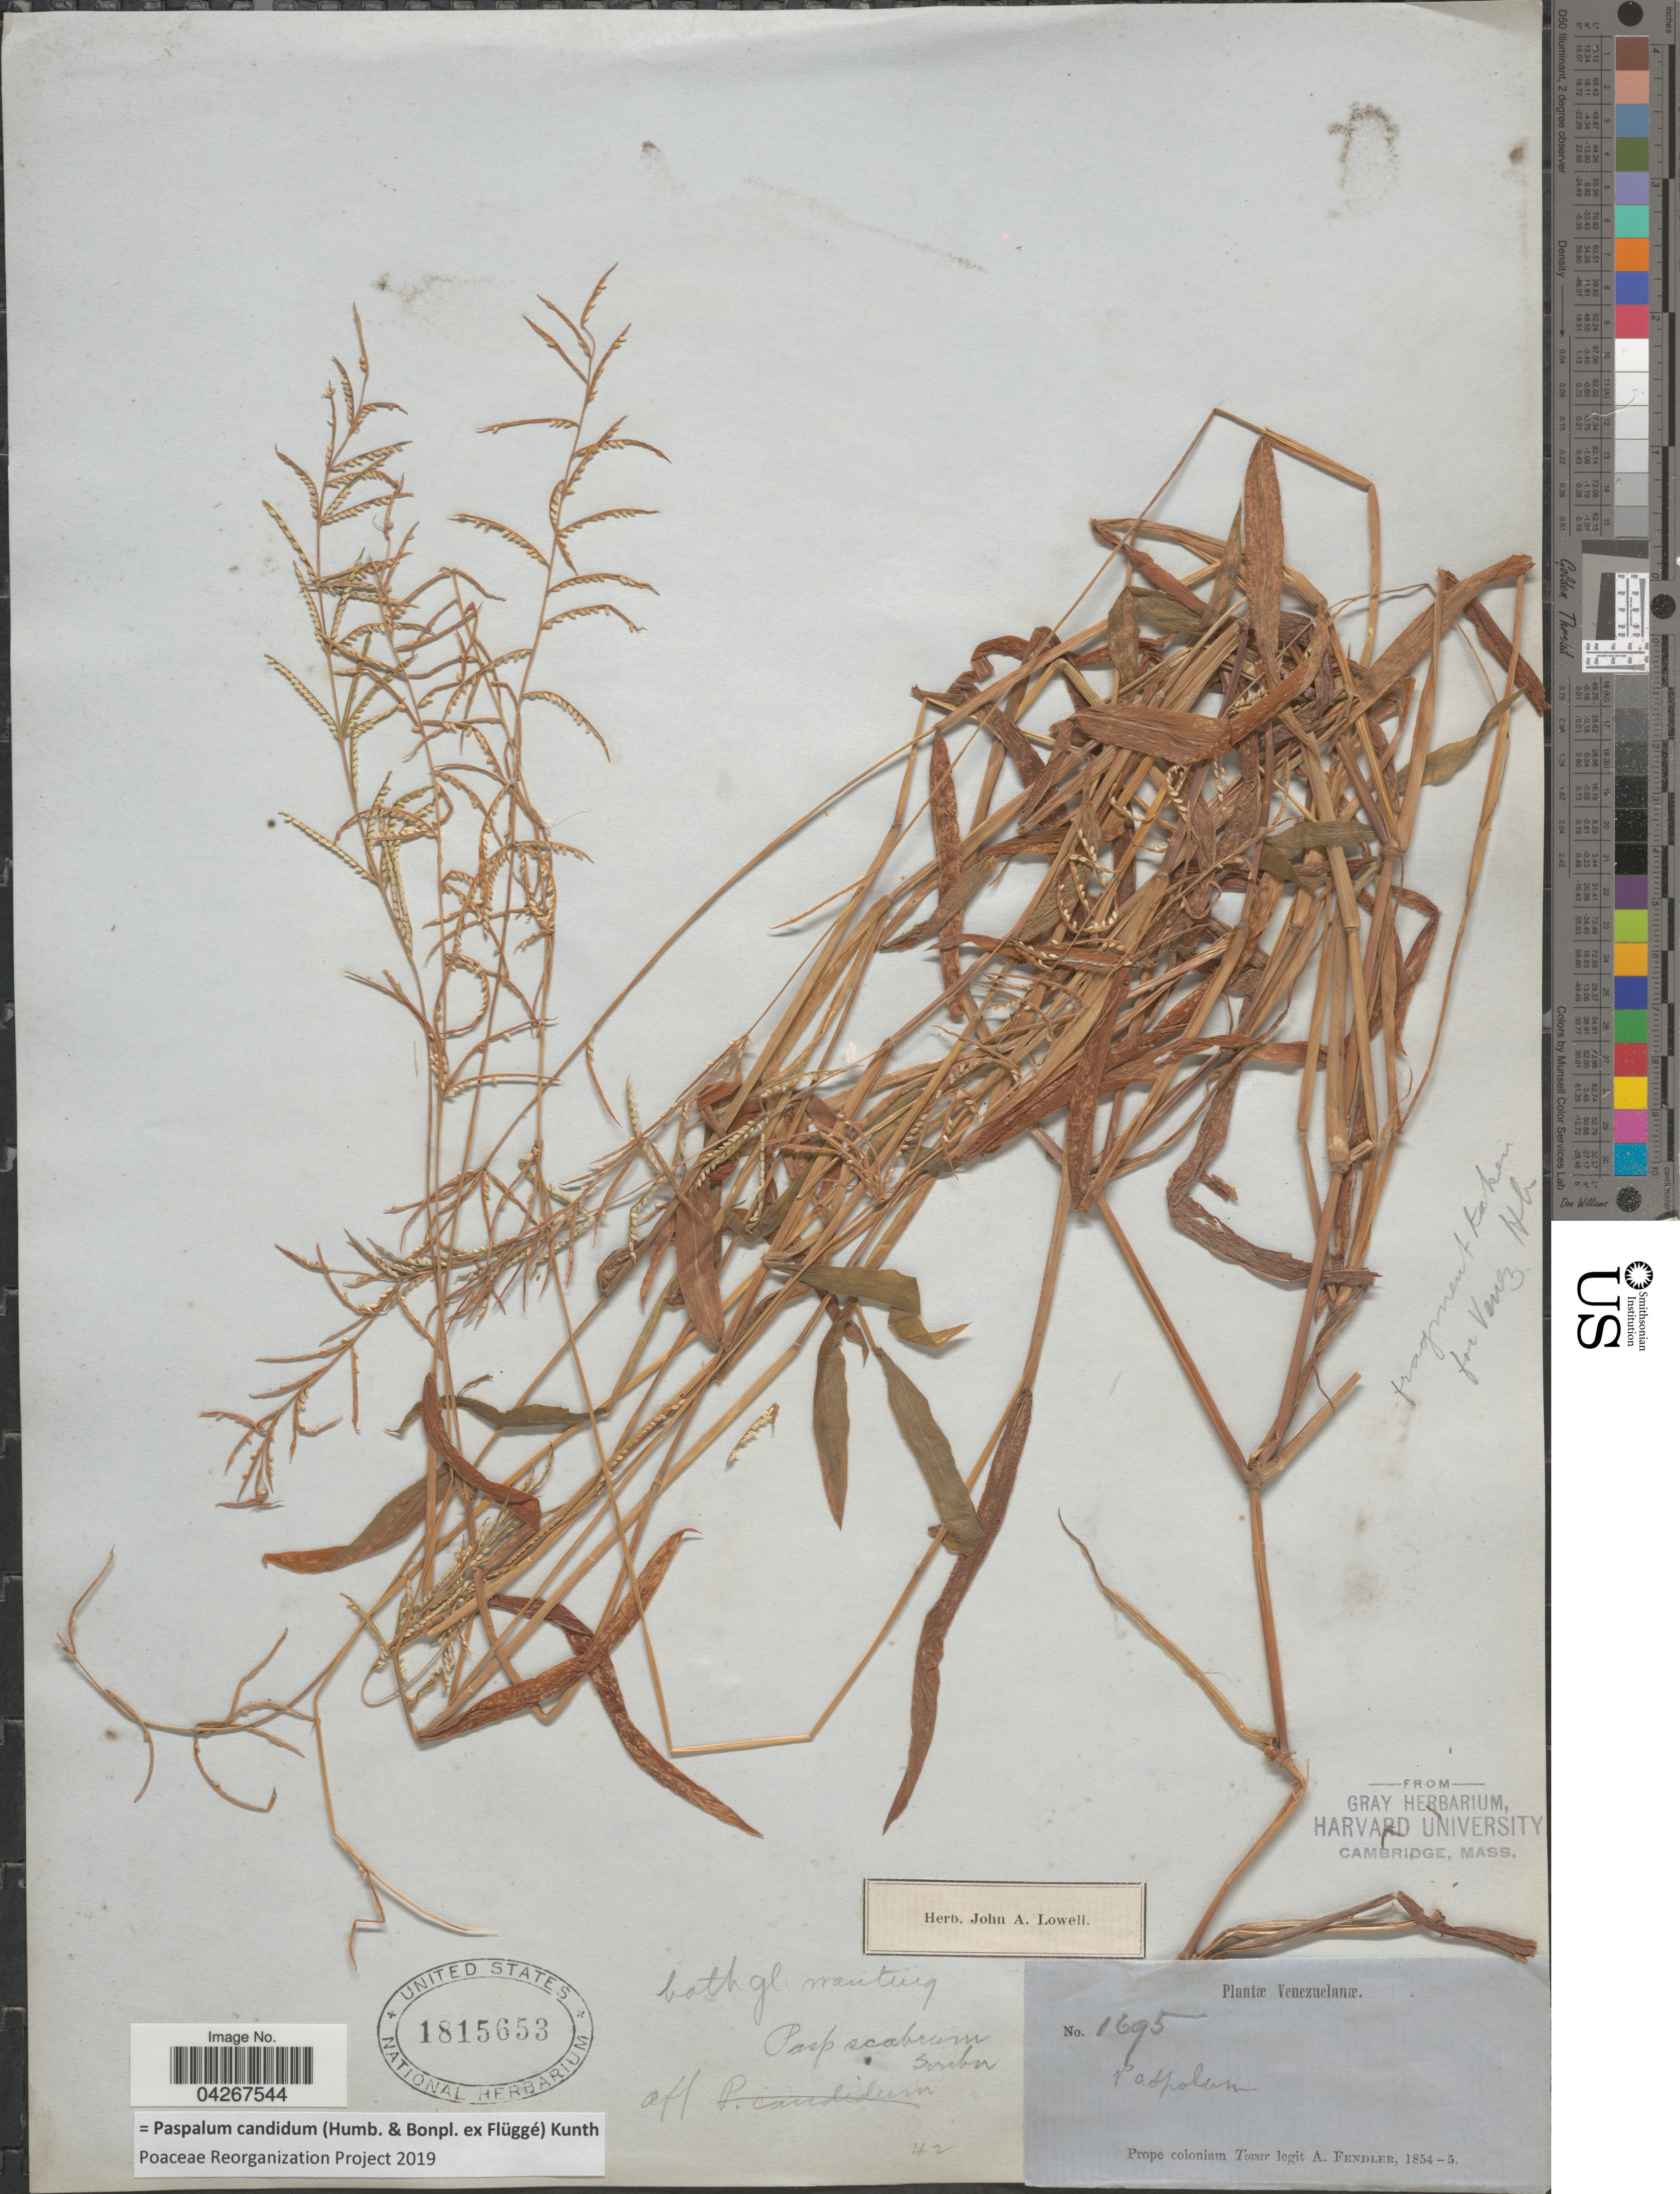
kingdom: Plantae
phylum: Tracheophyta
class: Liliopsida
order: Poales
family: Poaceae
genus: Paspalum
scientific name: Paspalum candidum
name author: (Humb. & Bonpl. ex Fleugge) Kunth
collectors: A. Fendler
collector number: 1695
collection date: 1854/1855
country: Venezuela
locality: Venezuelanæ. Prope coloniam.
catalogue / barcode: US 1815653